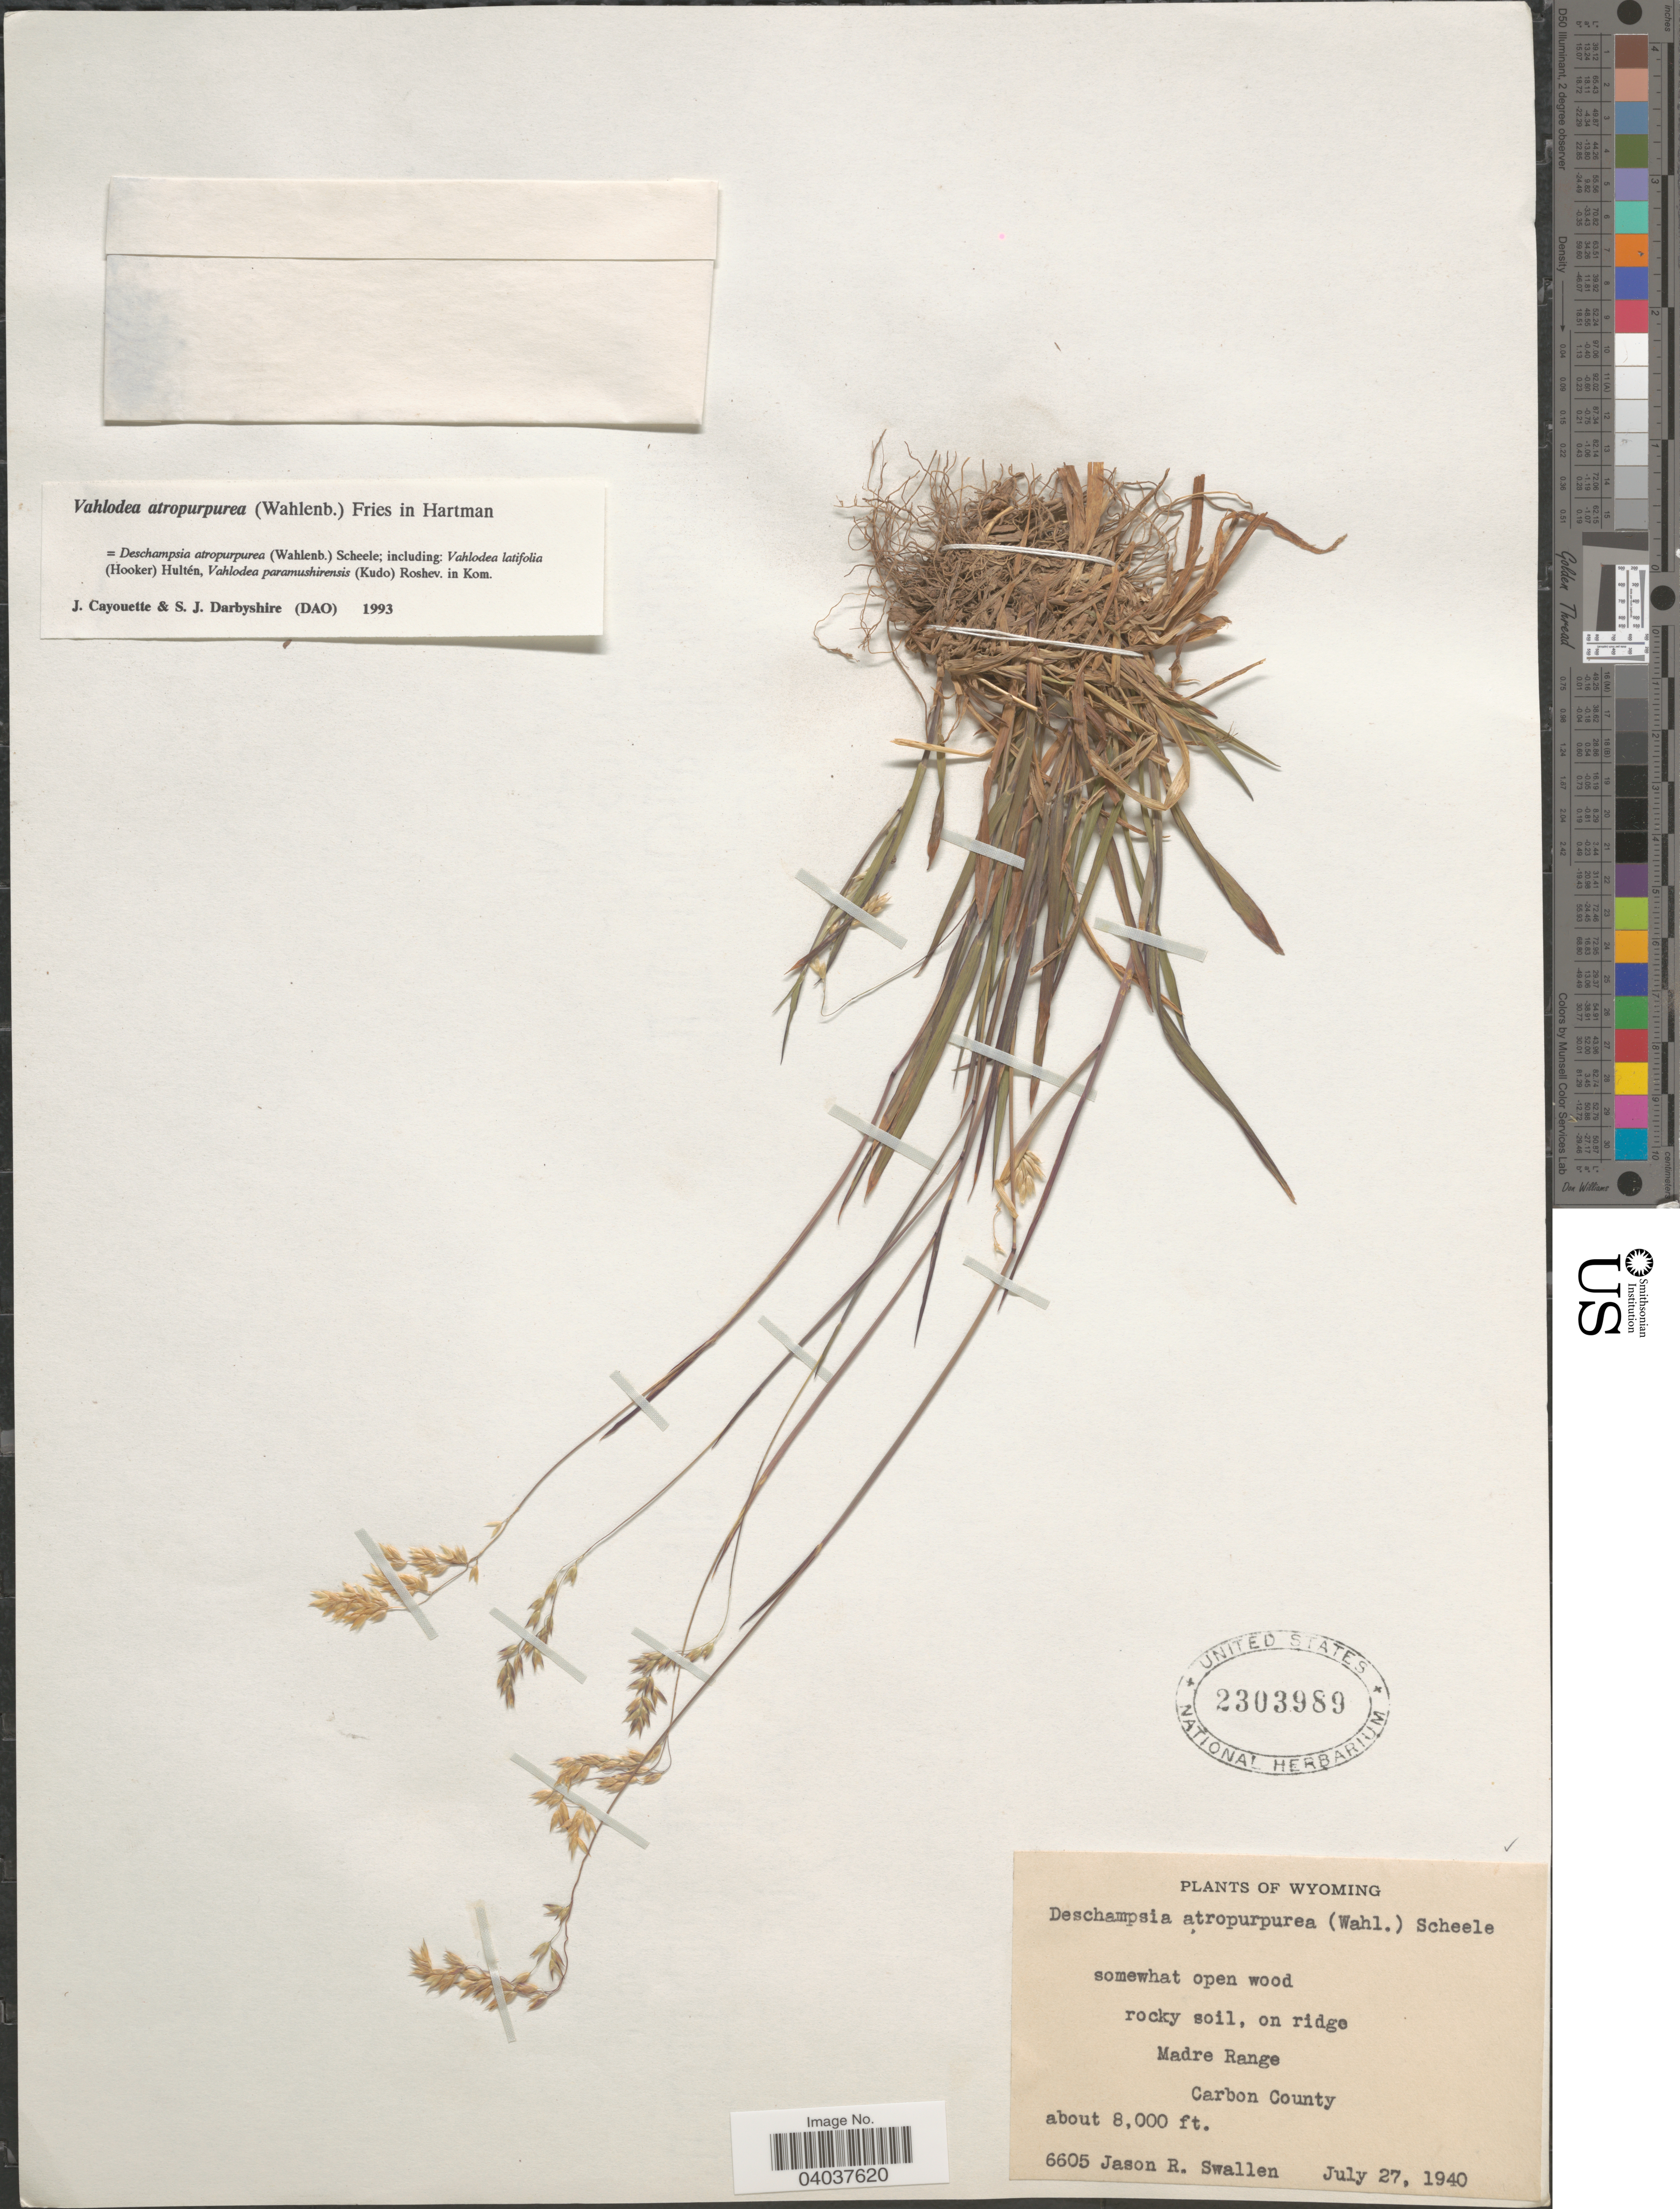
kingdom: Plantae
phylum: Tracheophyta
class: Liliopsida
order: Poales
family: Poaceae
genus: Vahlodea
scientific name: Vahlodea atropurpurea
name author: (Wahlenb.) Fr. ex Hartm.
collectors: J. R. Swallen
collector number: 6605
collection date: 1940-07-27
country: United States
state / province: Wyoming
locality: Rocky soil, on ridge. Madre Range. Carbon County.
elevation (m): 2438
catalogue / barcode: US 2303989